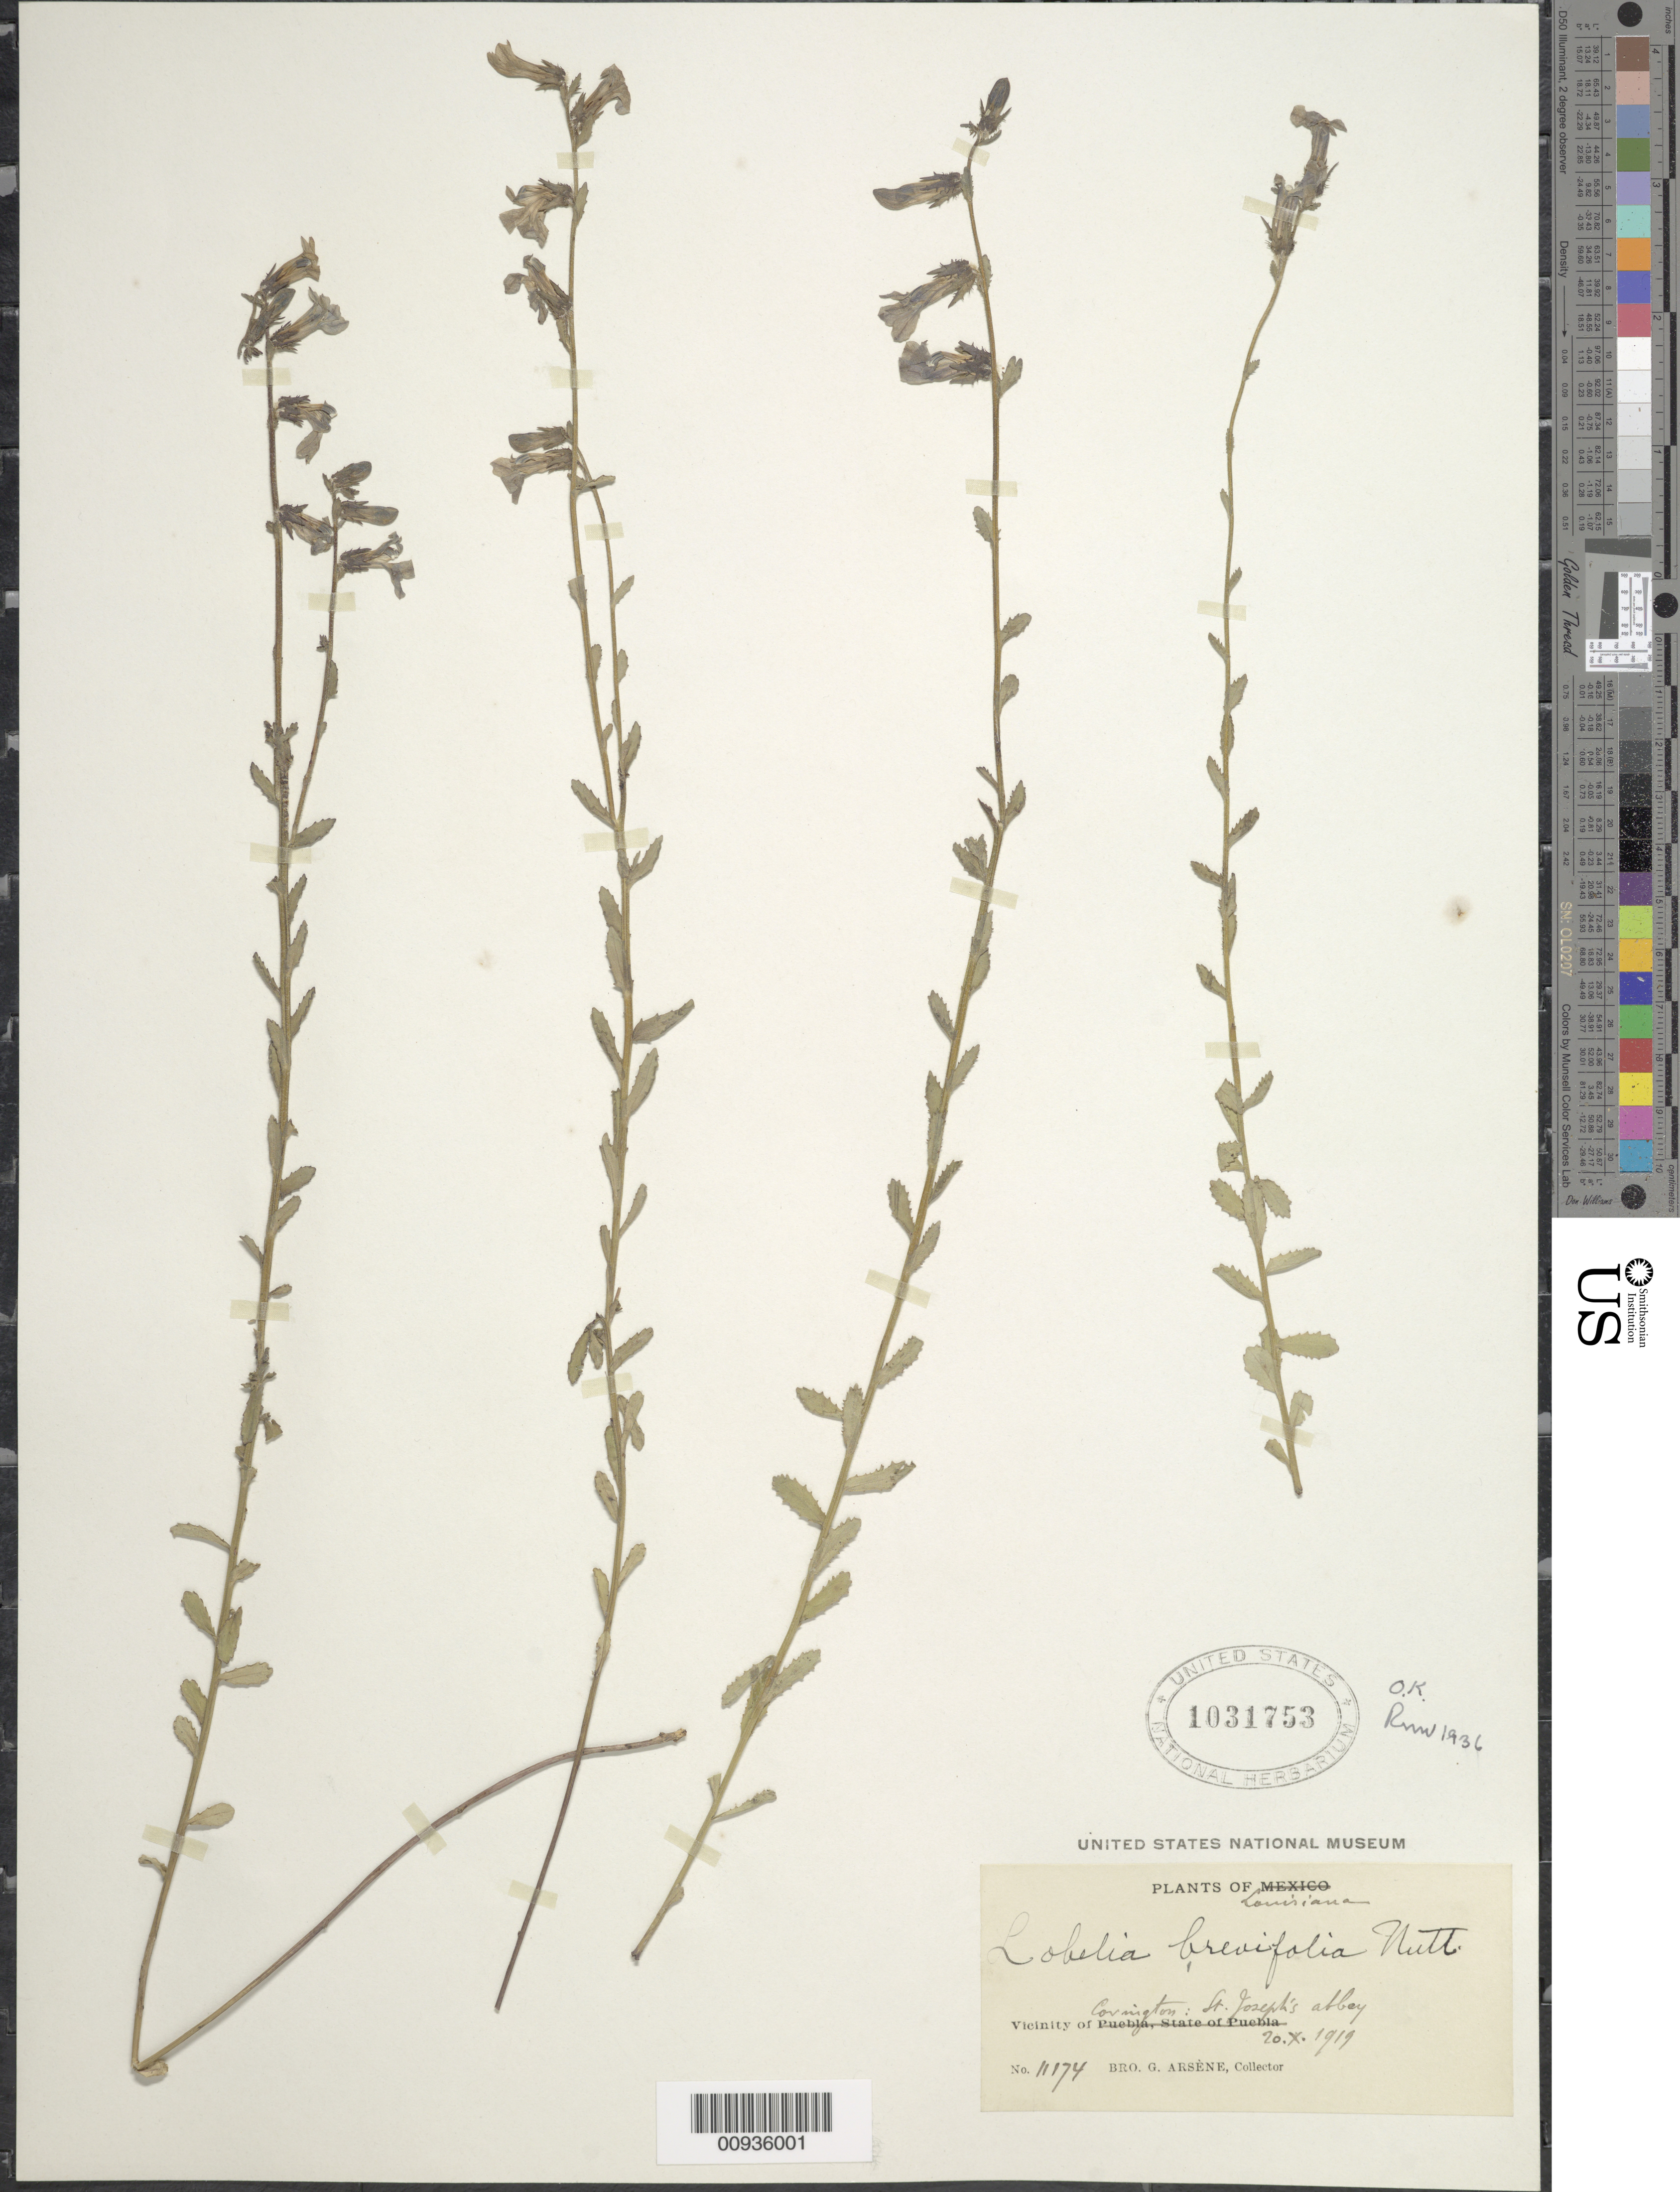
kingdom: Plantae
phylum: Tracheophyta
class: Magnoliopsida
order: Asterales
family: Campanulaceae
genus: Lobelia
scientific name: Lobelia brevifolia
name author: Nutt. ex A. DC.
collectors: Bro. G. Arsène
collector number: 11174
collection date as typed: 20 Oct 1919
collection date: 1919-10-20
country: United States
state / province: Louisiana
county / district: Saint Tammany Parish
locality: Vicinity of Covington; St. Joseph's Abbey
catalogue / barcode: US 1031753